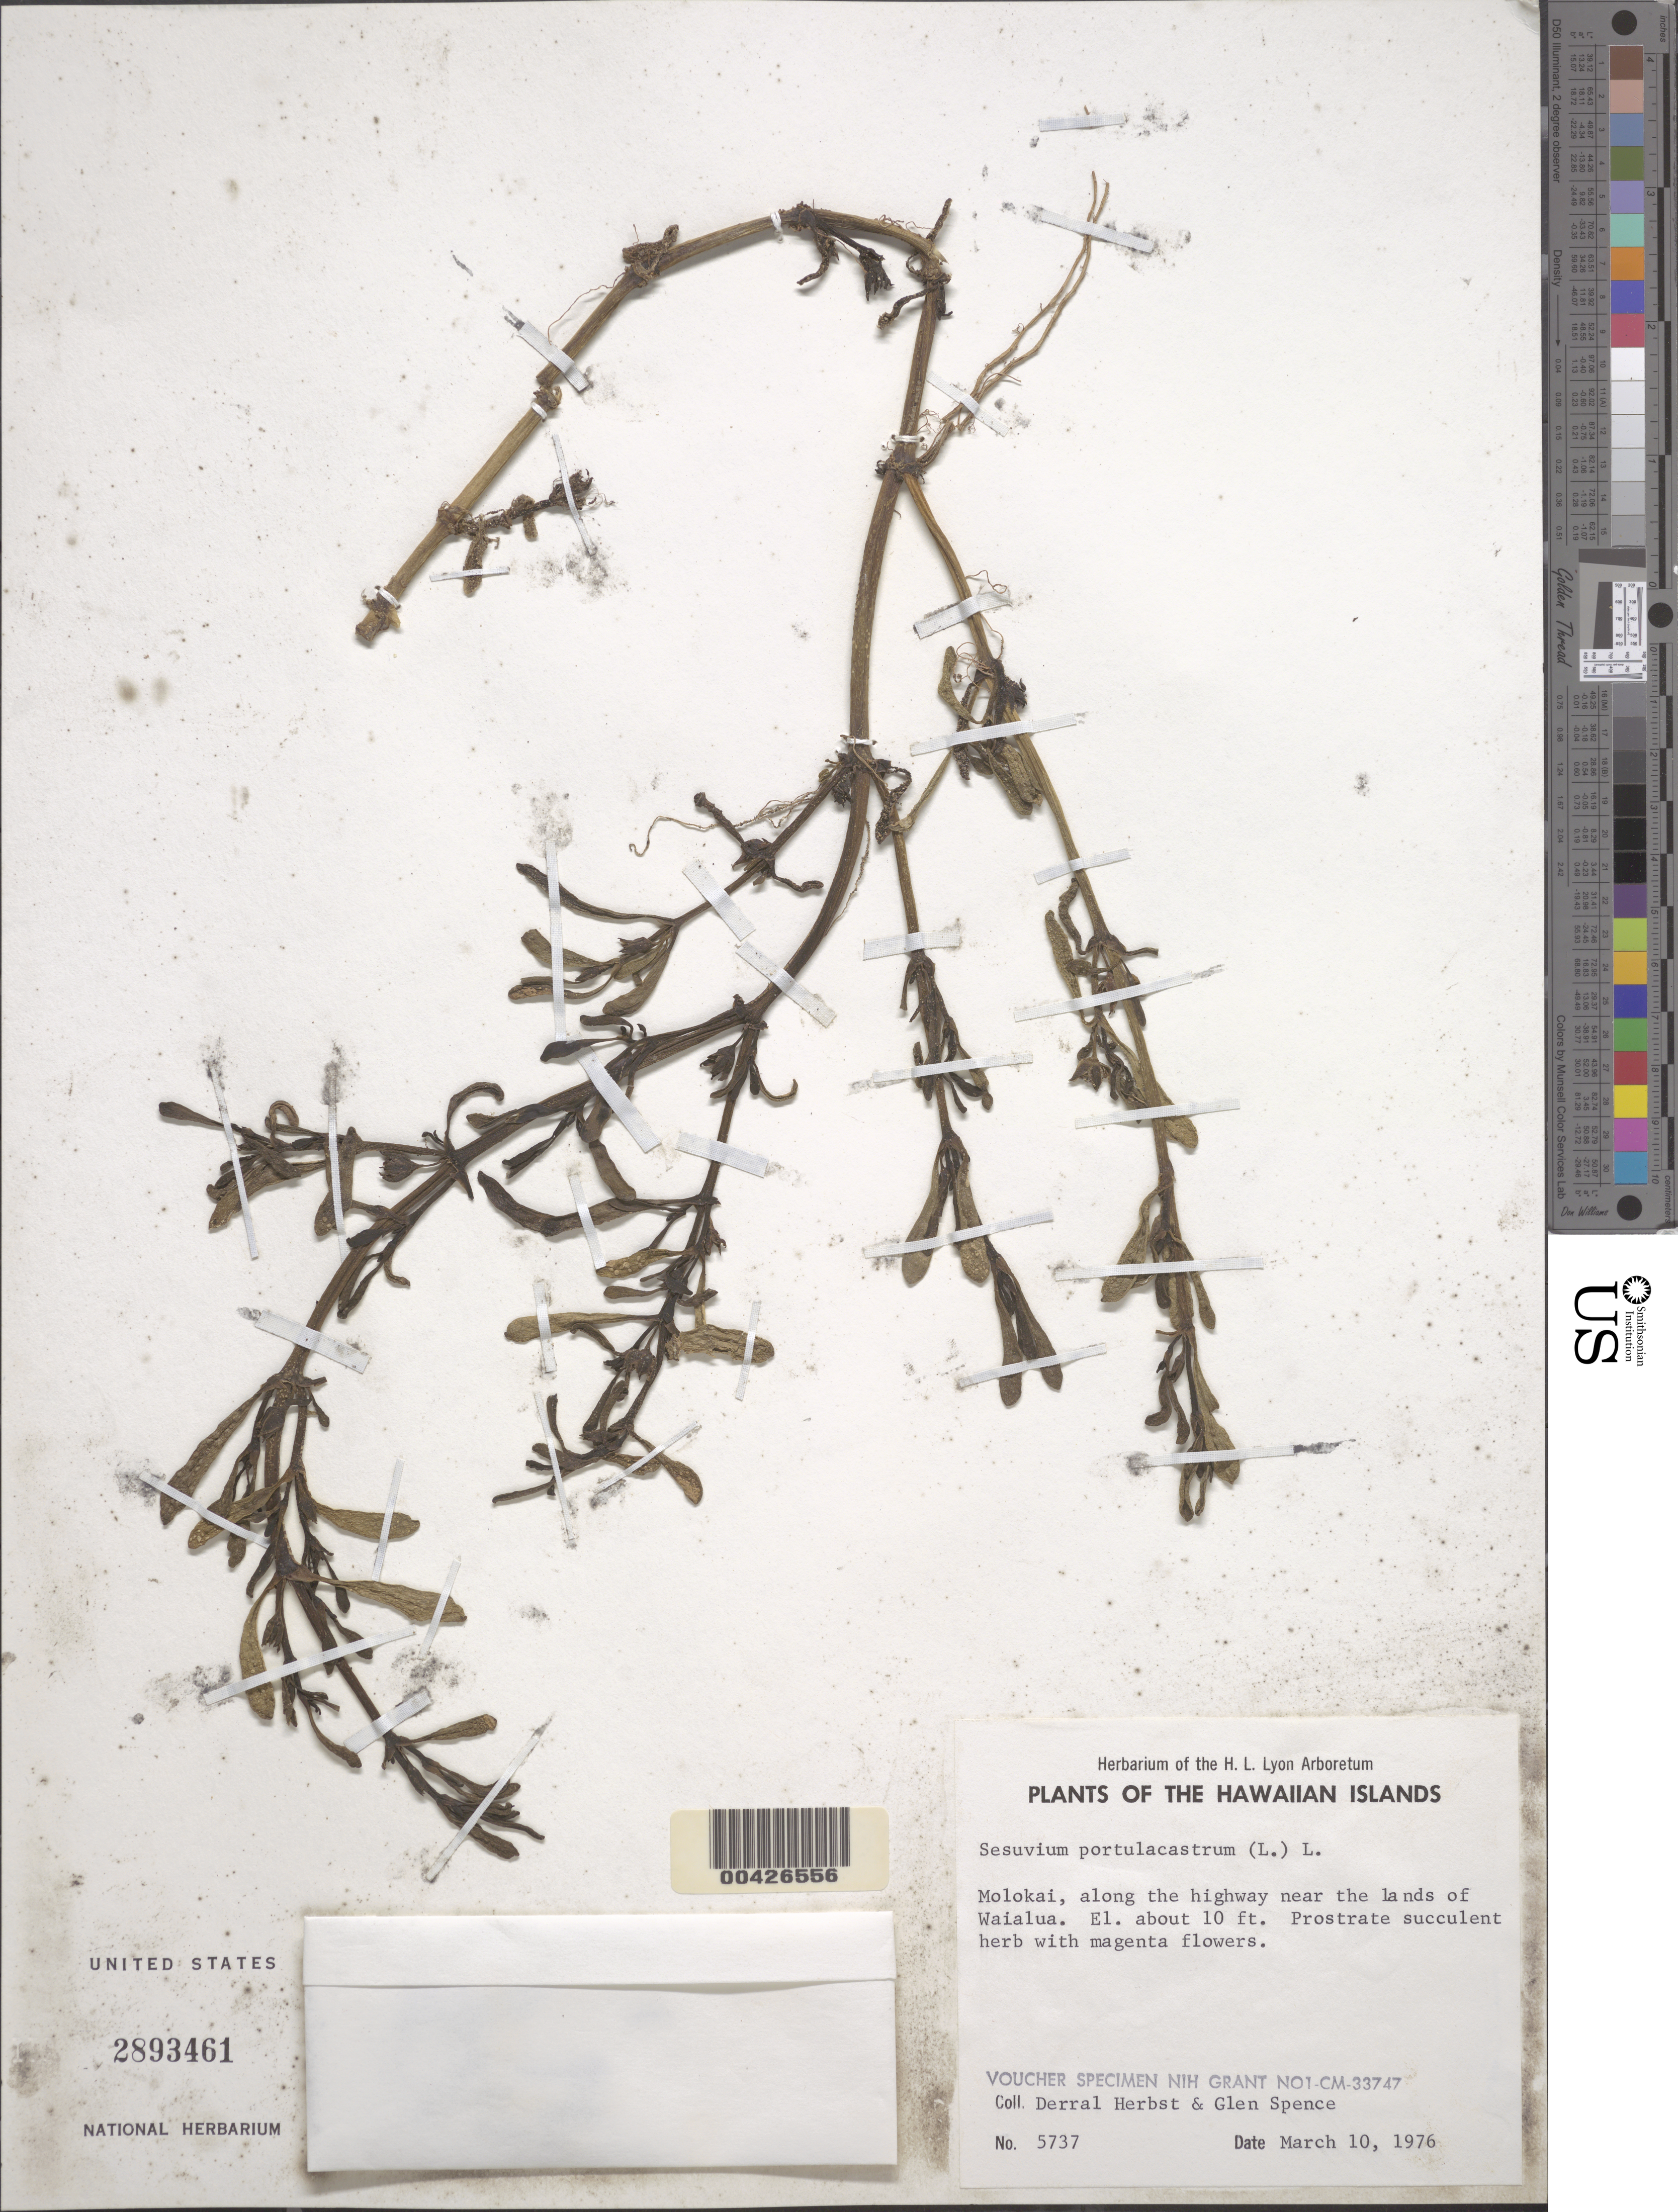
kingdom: Plantae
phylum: Tracheophyta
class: Magnoliopsida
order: Caryophyllales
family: Aizoaceae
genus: Sesuvium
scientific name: Sesuvium portulacastrum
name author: (L.) L.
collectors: D. R. Herbst & G. Spence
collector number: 5737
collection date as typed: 10 Mar 1976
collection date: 1976-03-10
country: United States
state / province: Hawaii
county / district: Maui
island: Moloka'i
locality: Molokai, along the highway near the lands of Waialua.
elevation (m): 3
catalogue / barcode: US 2893461